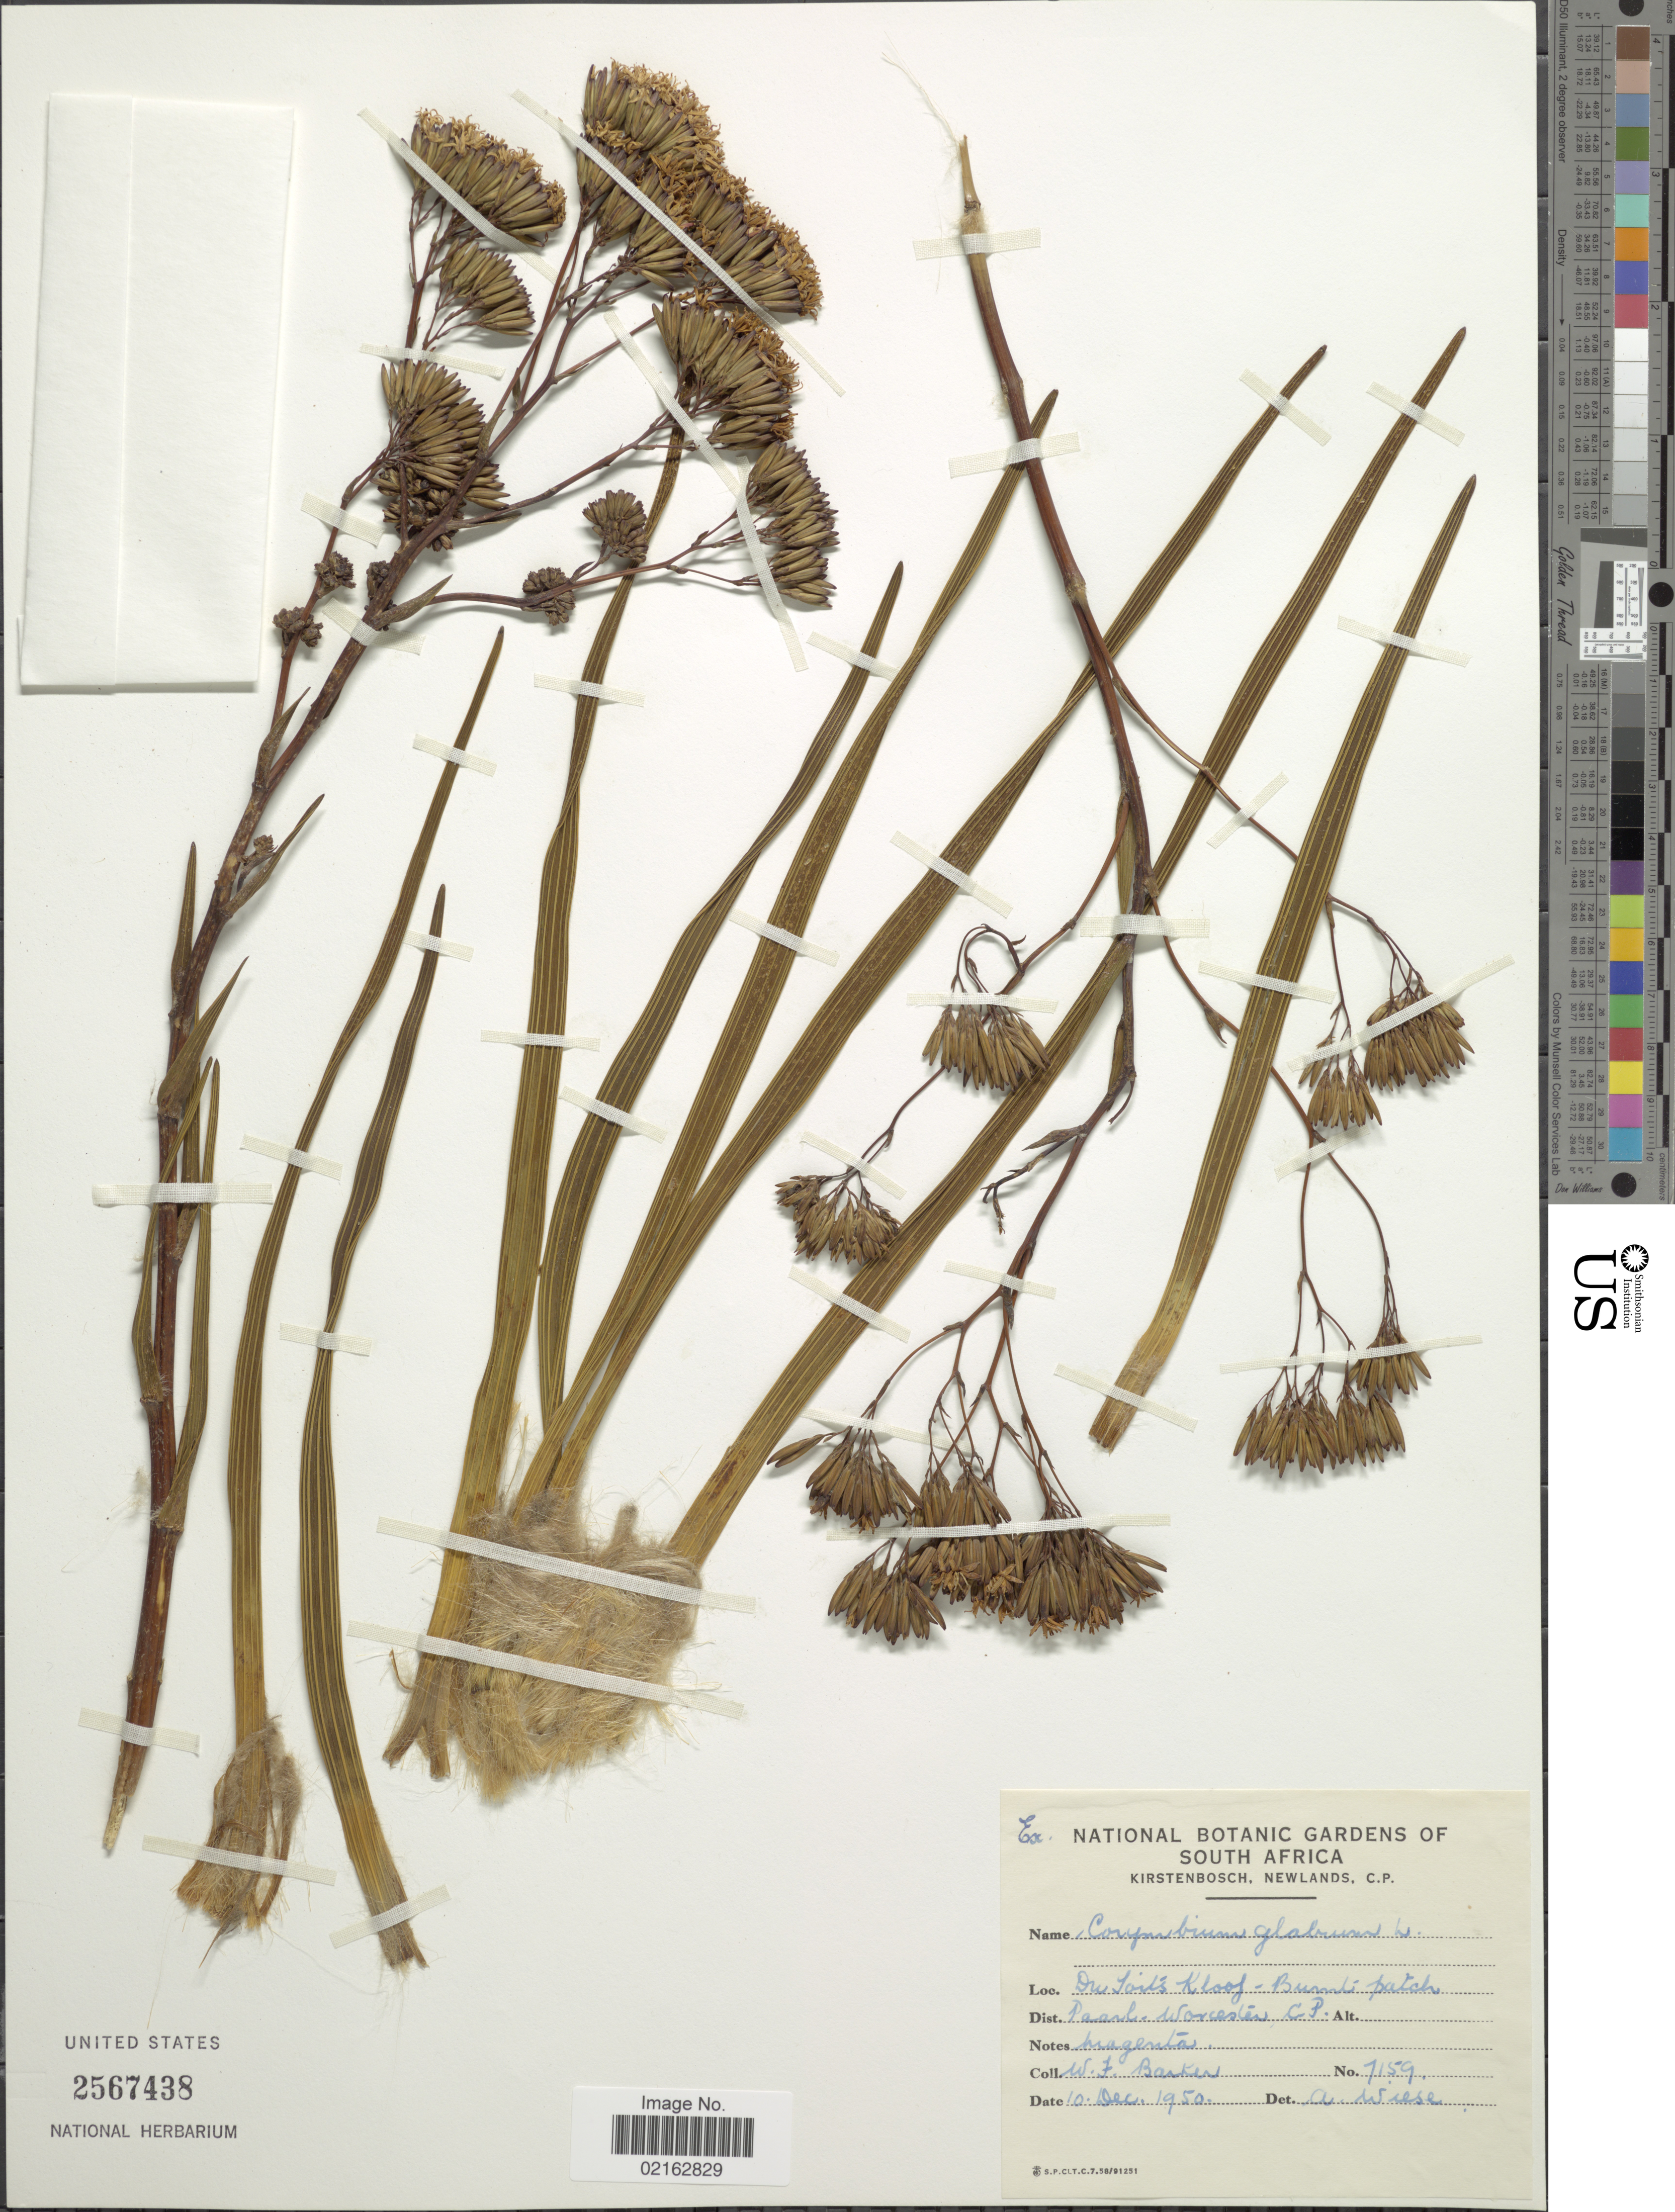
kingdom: Plantae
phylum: Tracheophyta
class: Magnoliopsida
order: Asterales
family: Asteraceae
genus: Corymbium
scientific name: Corymbium glabrum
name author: L.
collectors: W. F. Barker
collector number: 7159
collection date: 1950-12-10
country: South Africa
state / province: Western Cape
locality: Du Toits Kloof - Burnt patch. Dist. Paarl - Worcester C.P.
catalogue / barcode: US 2567438